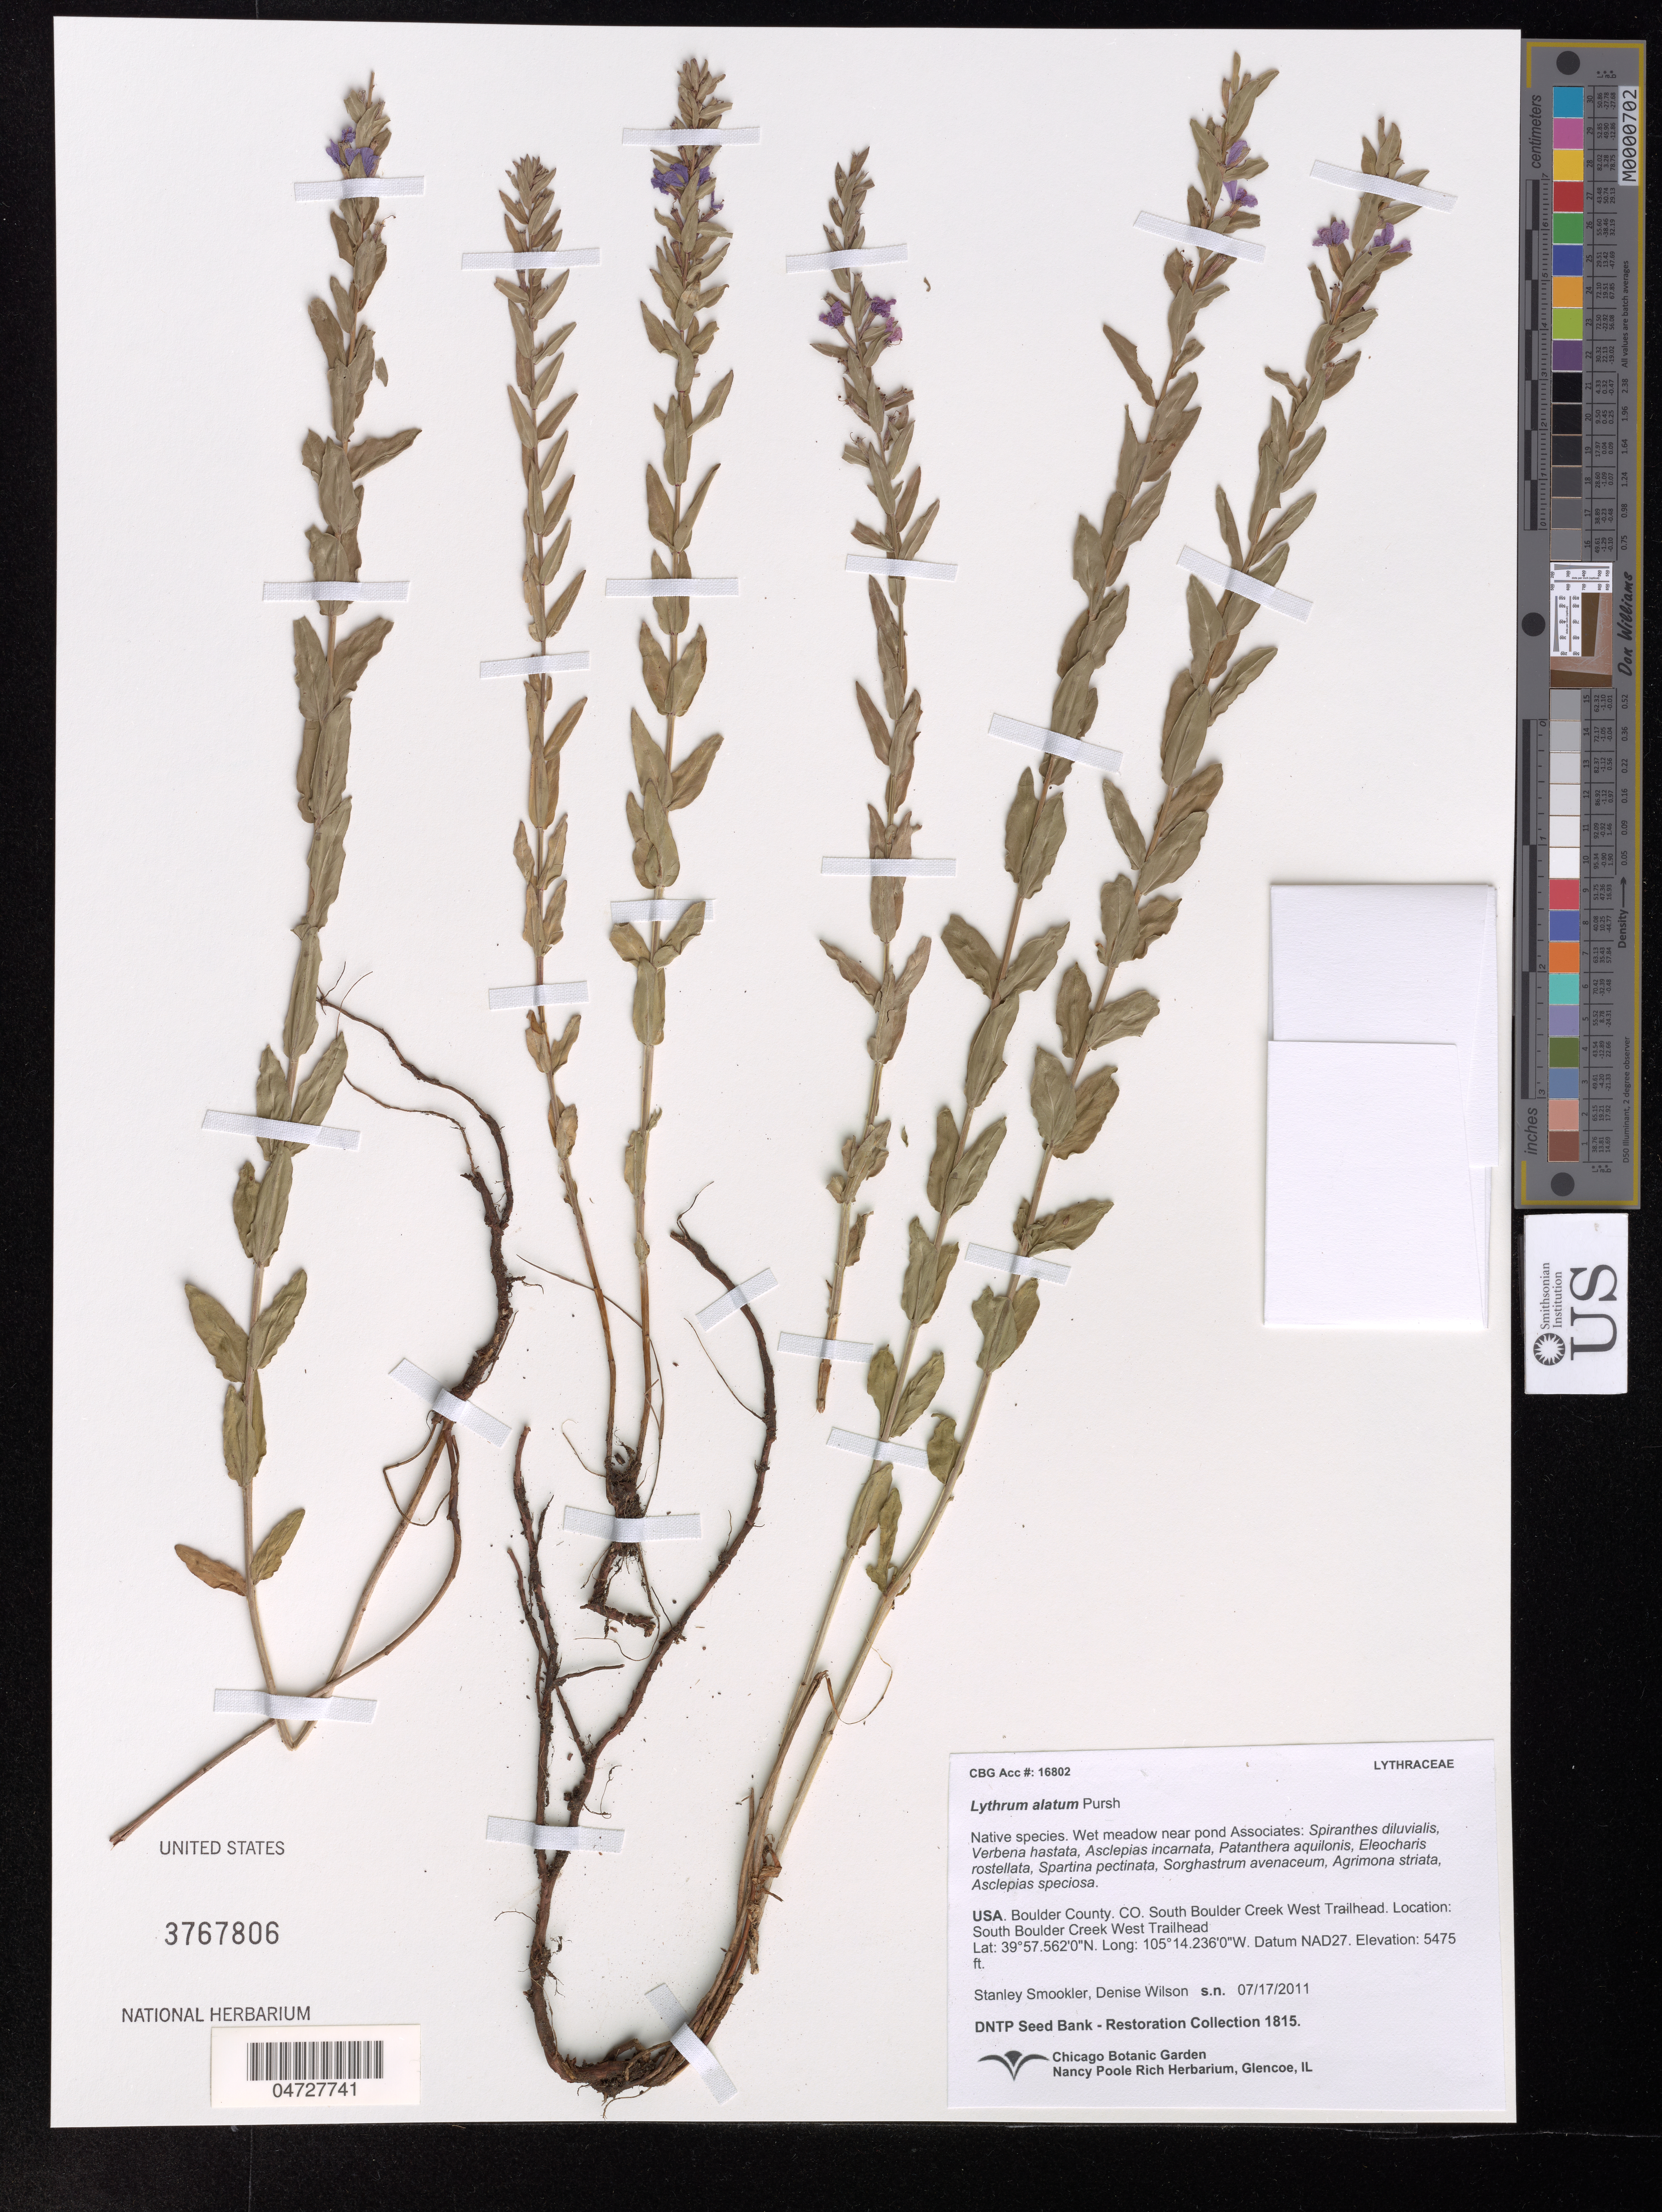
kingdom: Plantae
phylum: Tracheophyta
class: Magnoliopsida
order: Myrtales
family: Lythraceae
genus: Lythrum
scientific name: Lythrum alatum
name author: Pursh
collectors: S. Smookler & D. Wilson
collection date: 2011-07-17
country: United States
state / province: Colorado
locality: Boulder County, South Boulder Creek West Trailhead.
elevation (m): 1669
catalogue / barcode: US 3767806